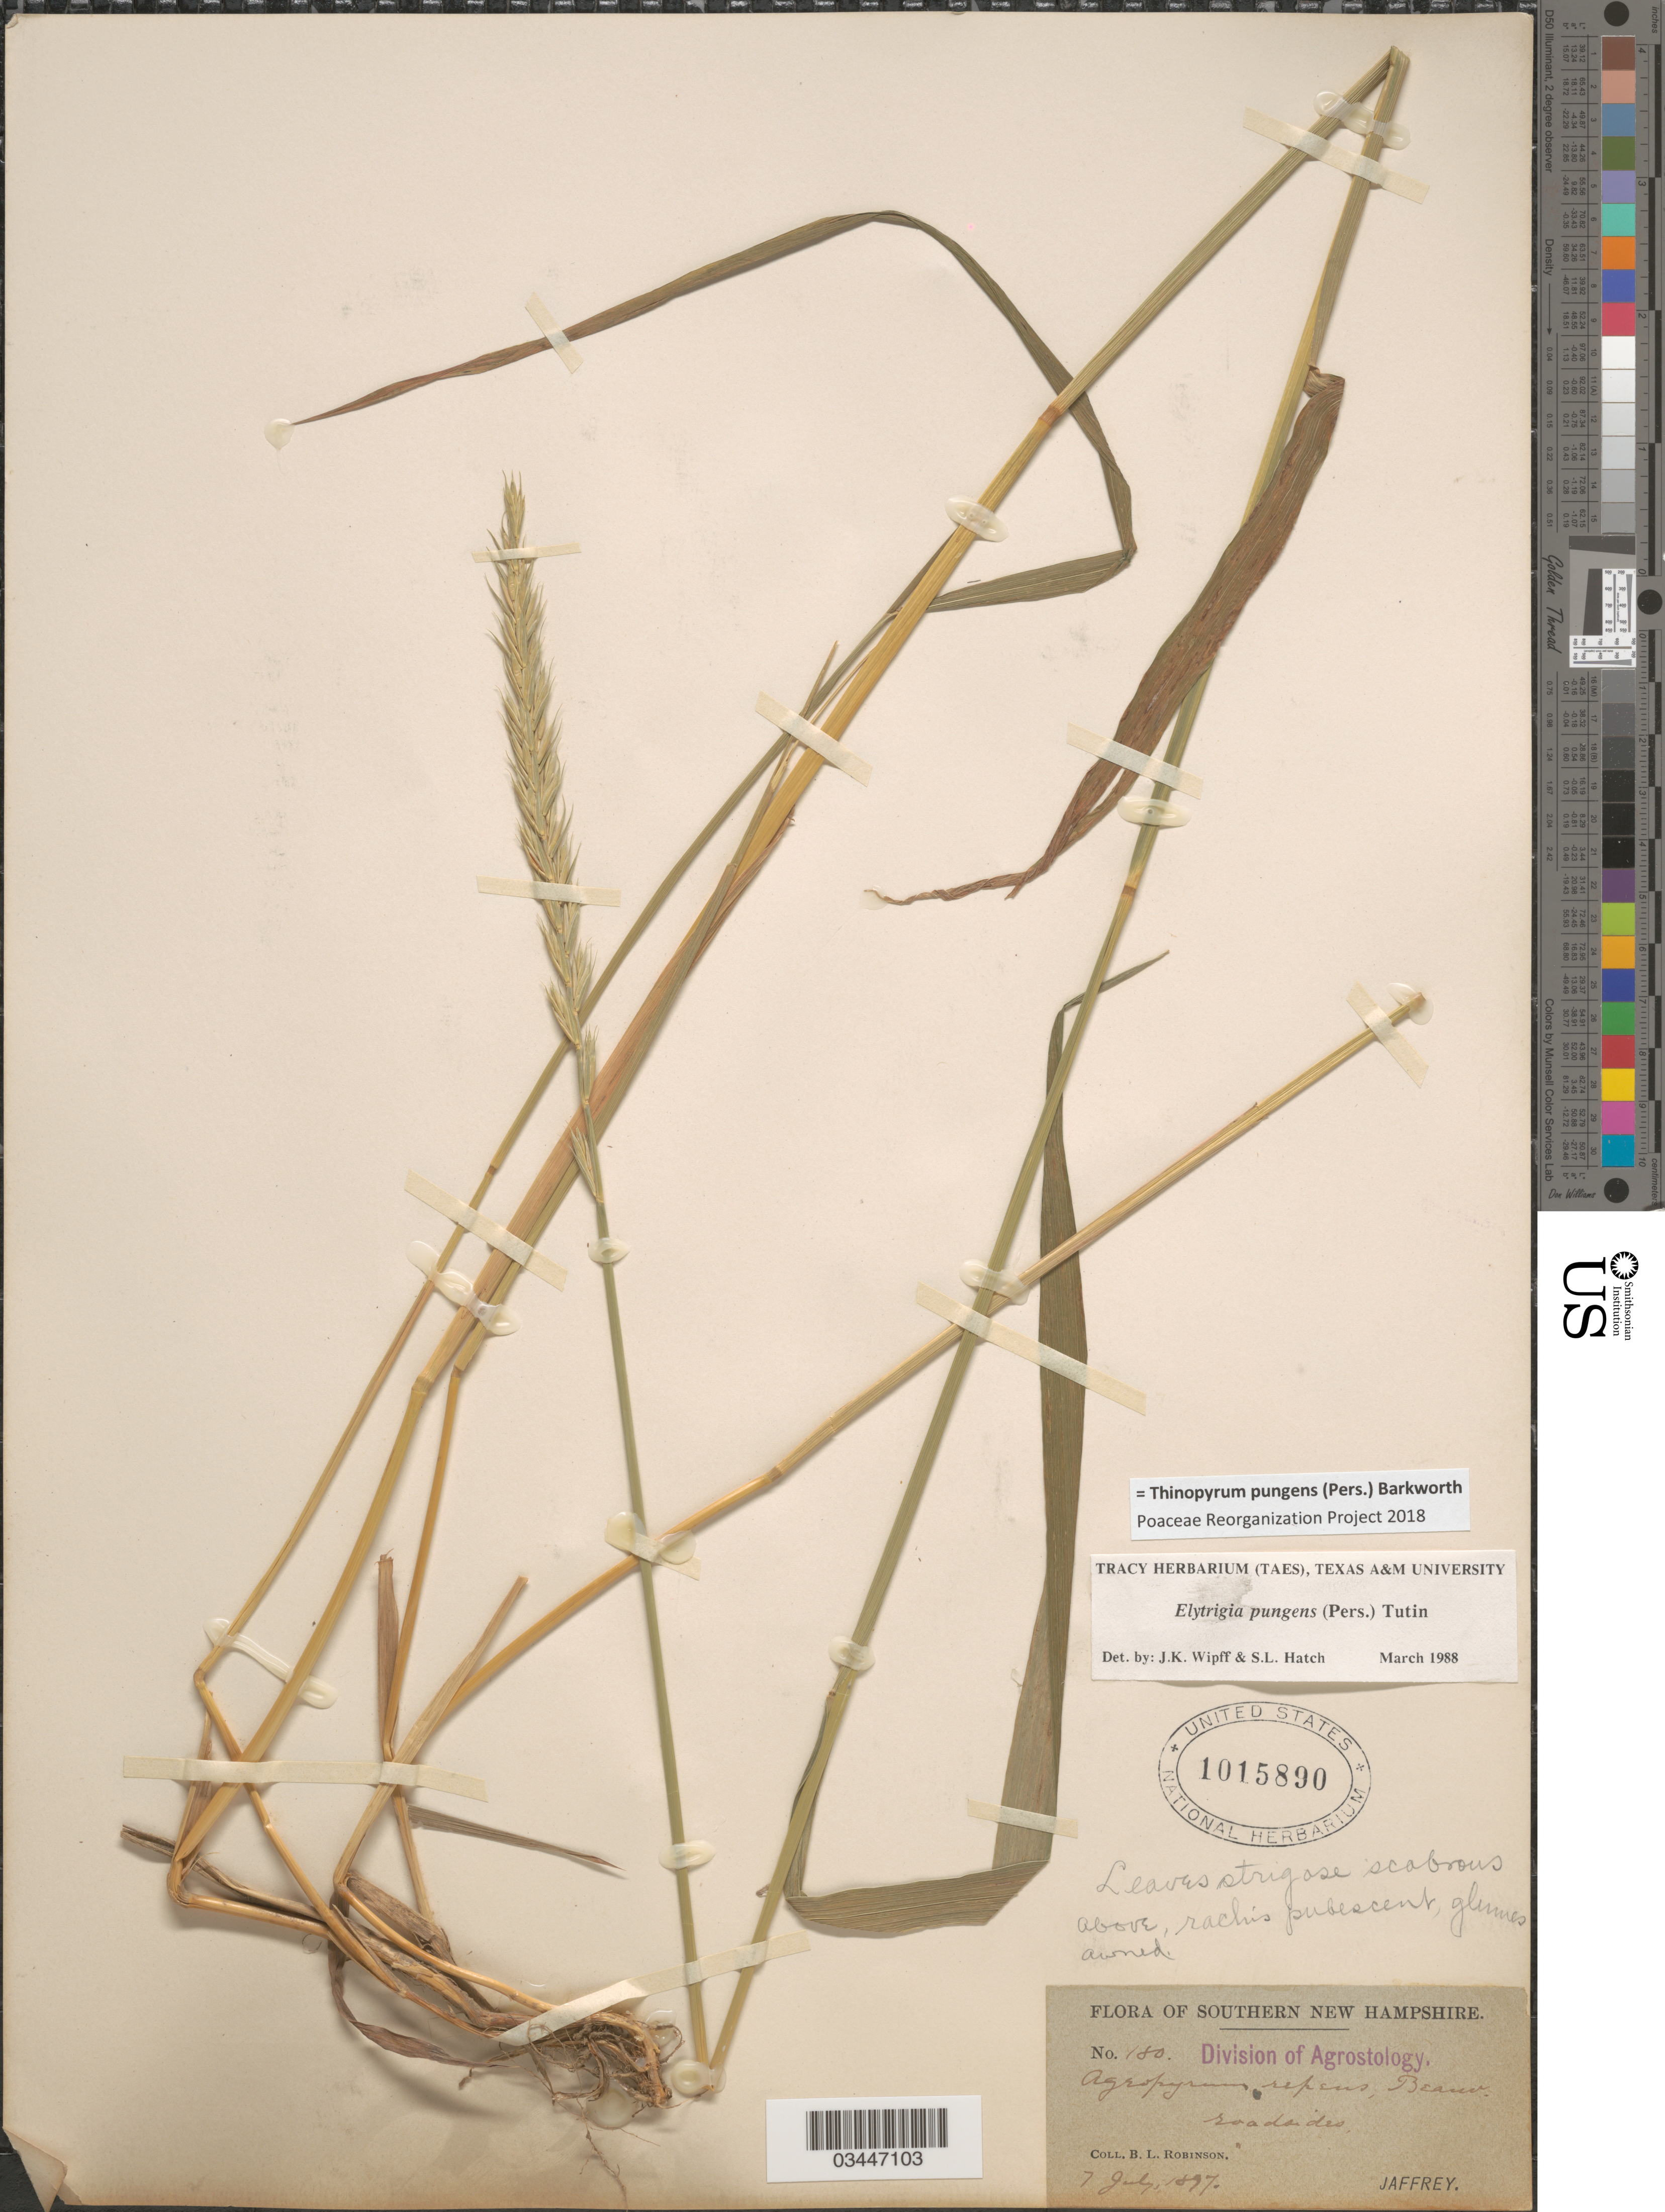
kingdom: Plantae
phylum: Tracheophyta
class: Liliopsida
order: Poales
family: Poaceae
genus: Thinopyrum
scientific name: Thinopyrum pungens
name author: (Pers.) Barkworth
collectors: B. L. Robinson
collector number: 180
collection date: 1897-07-07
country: United States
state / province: New Hampshire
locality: Southern New Hampshire. Roadsides. Jaffrey.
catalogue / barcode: US 1015890